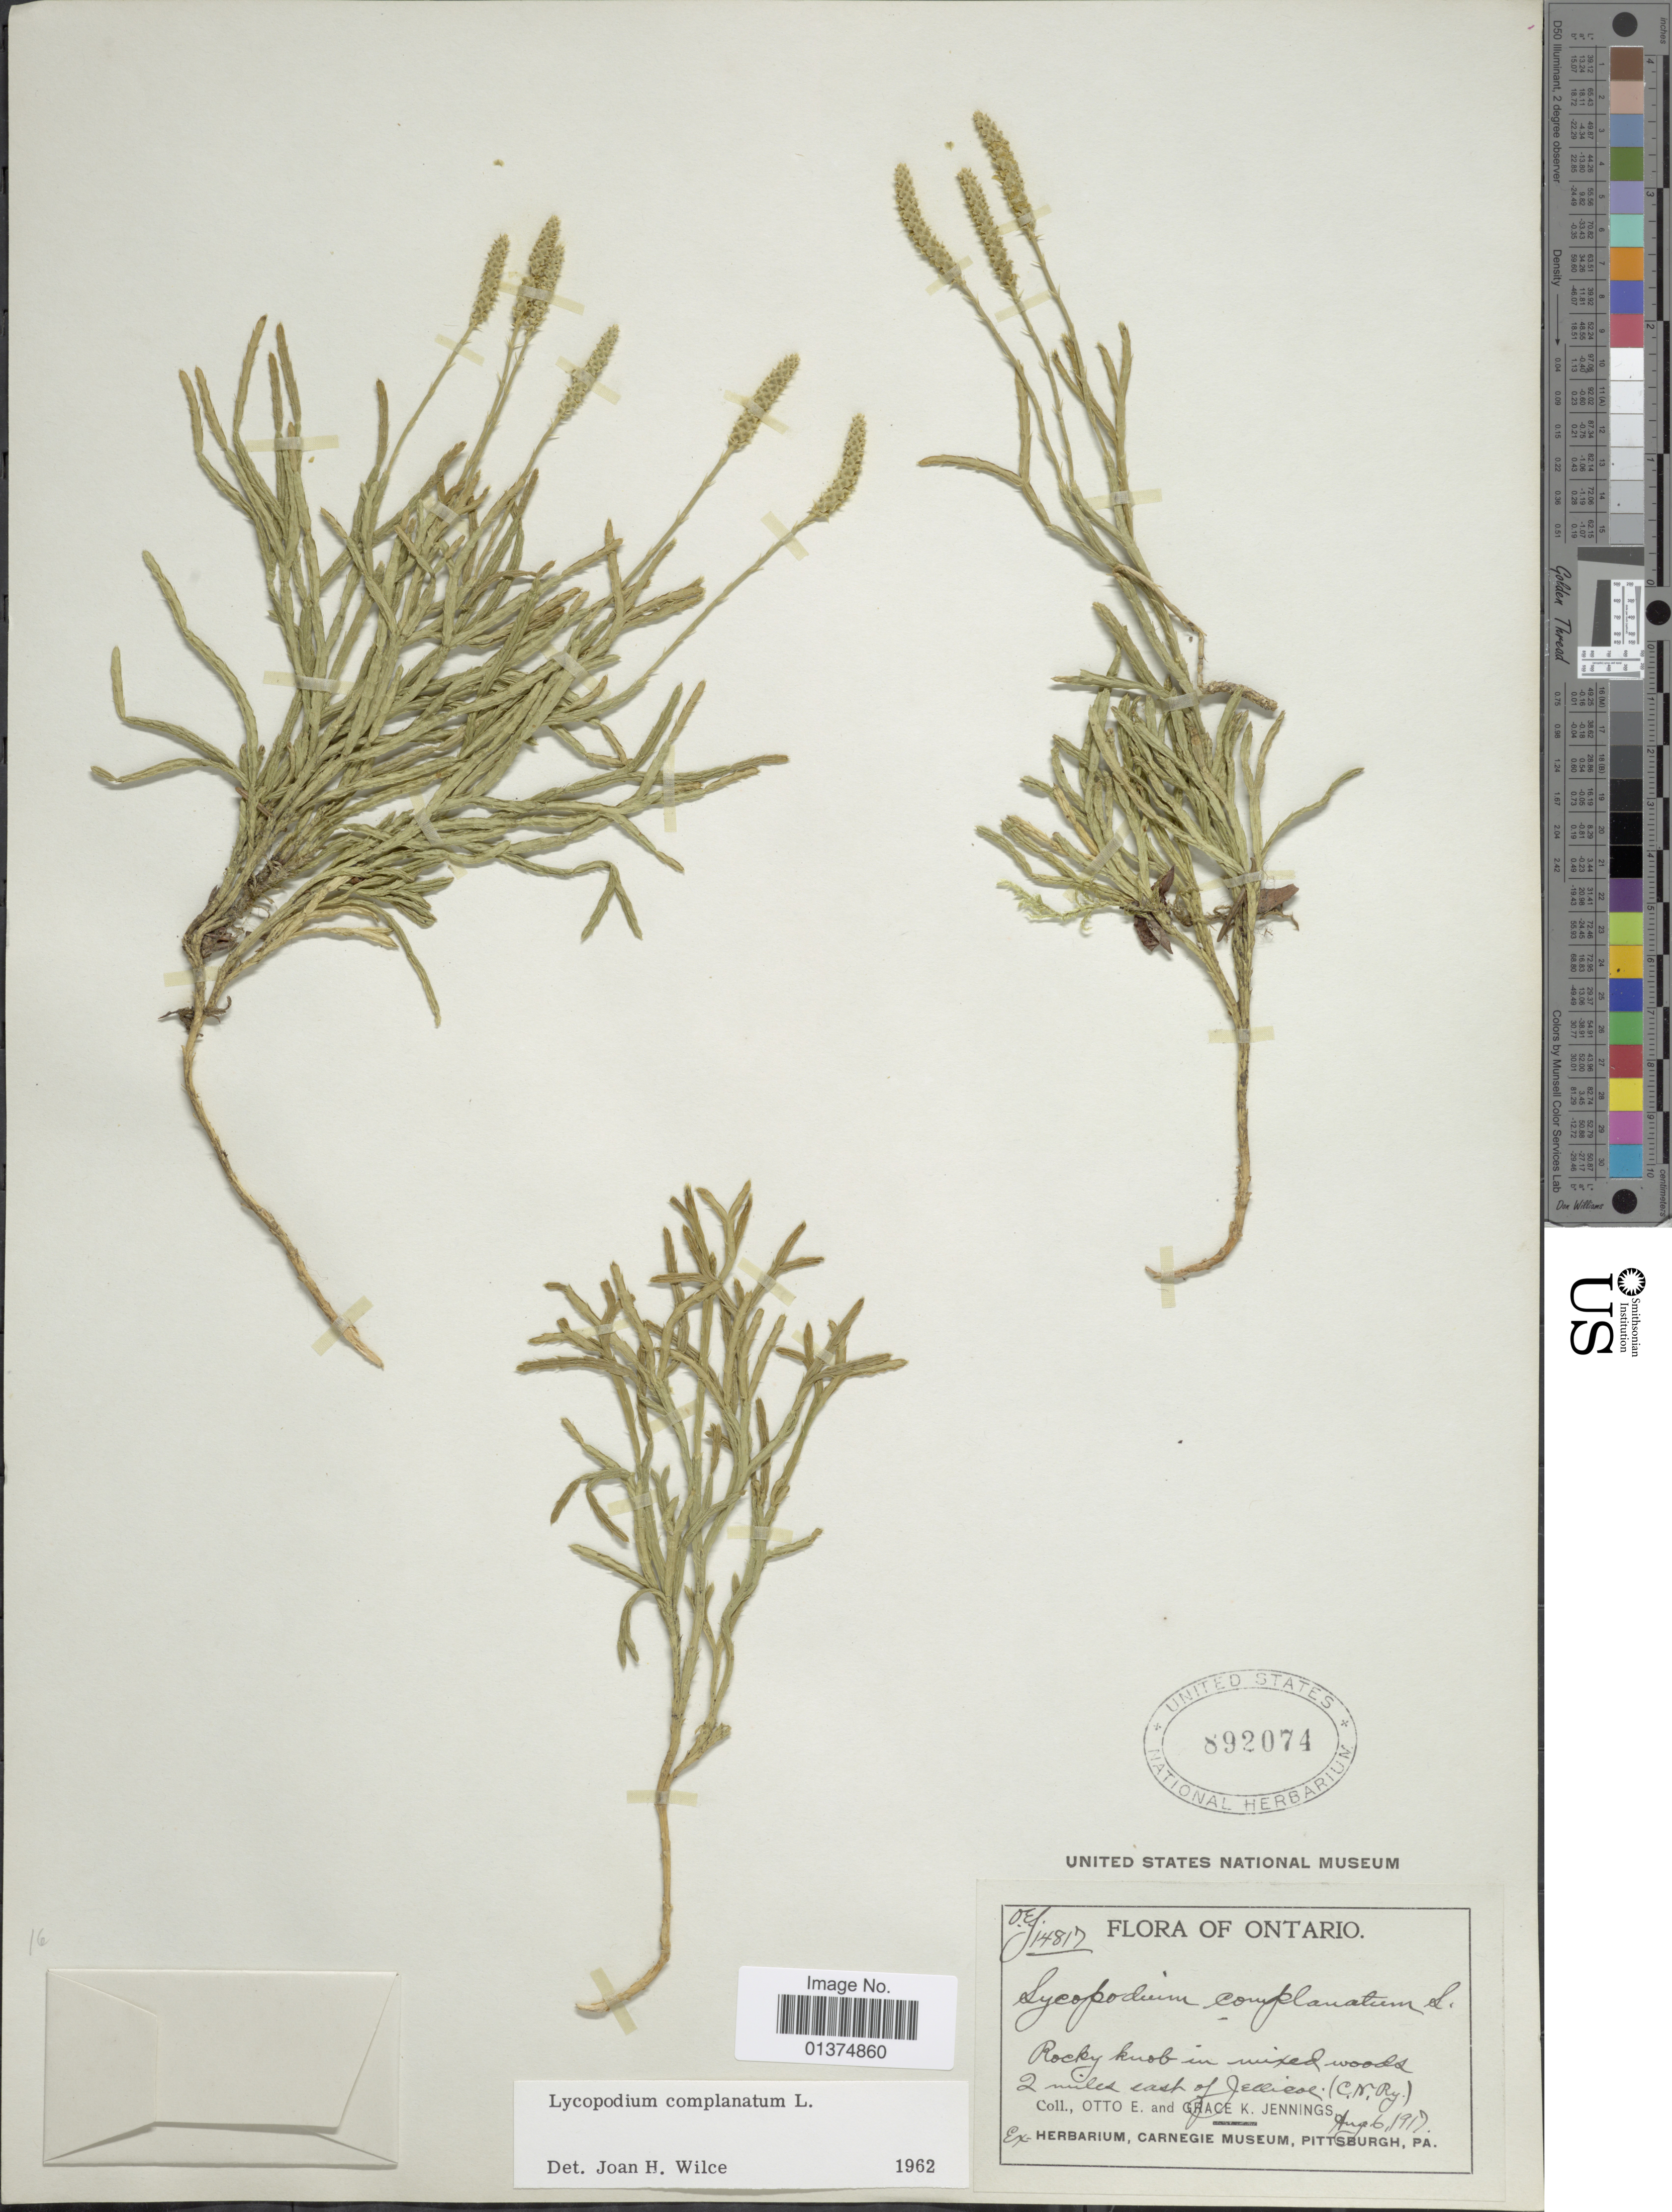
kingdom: Plantae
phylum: Tracheophyta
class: Lycopodiopsida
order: Lycopodiales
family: Lycopodiaceae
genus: Diphasiastrum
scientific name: Diphasiastrum complanatum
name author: (L.) Holub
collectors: O. E. Jennings & G. K. Jennings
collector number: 14717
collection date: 1917-08-06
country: Canada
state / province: Ontario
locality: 2 miles east of Jellicoe (C.N.Ry)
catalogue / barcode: US 892074